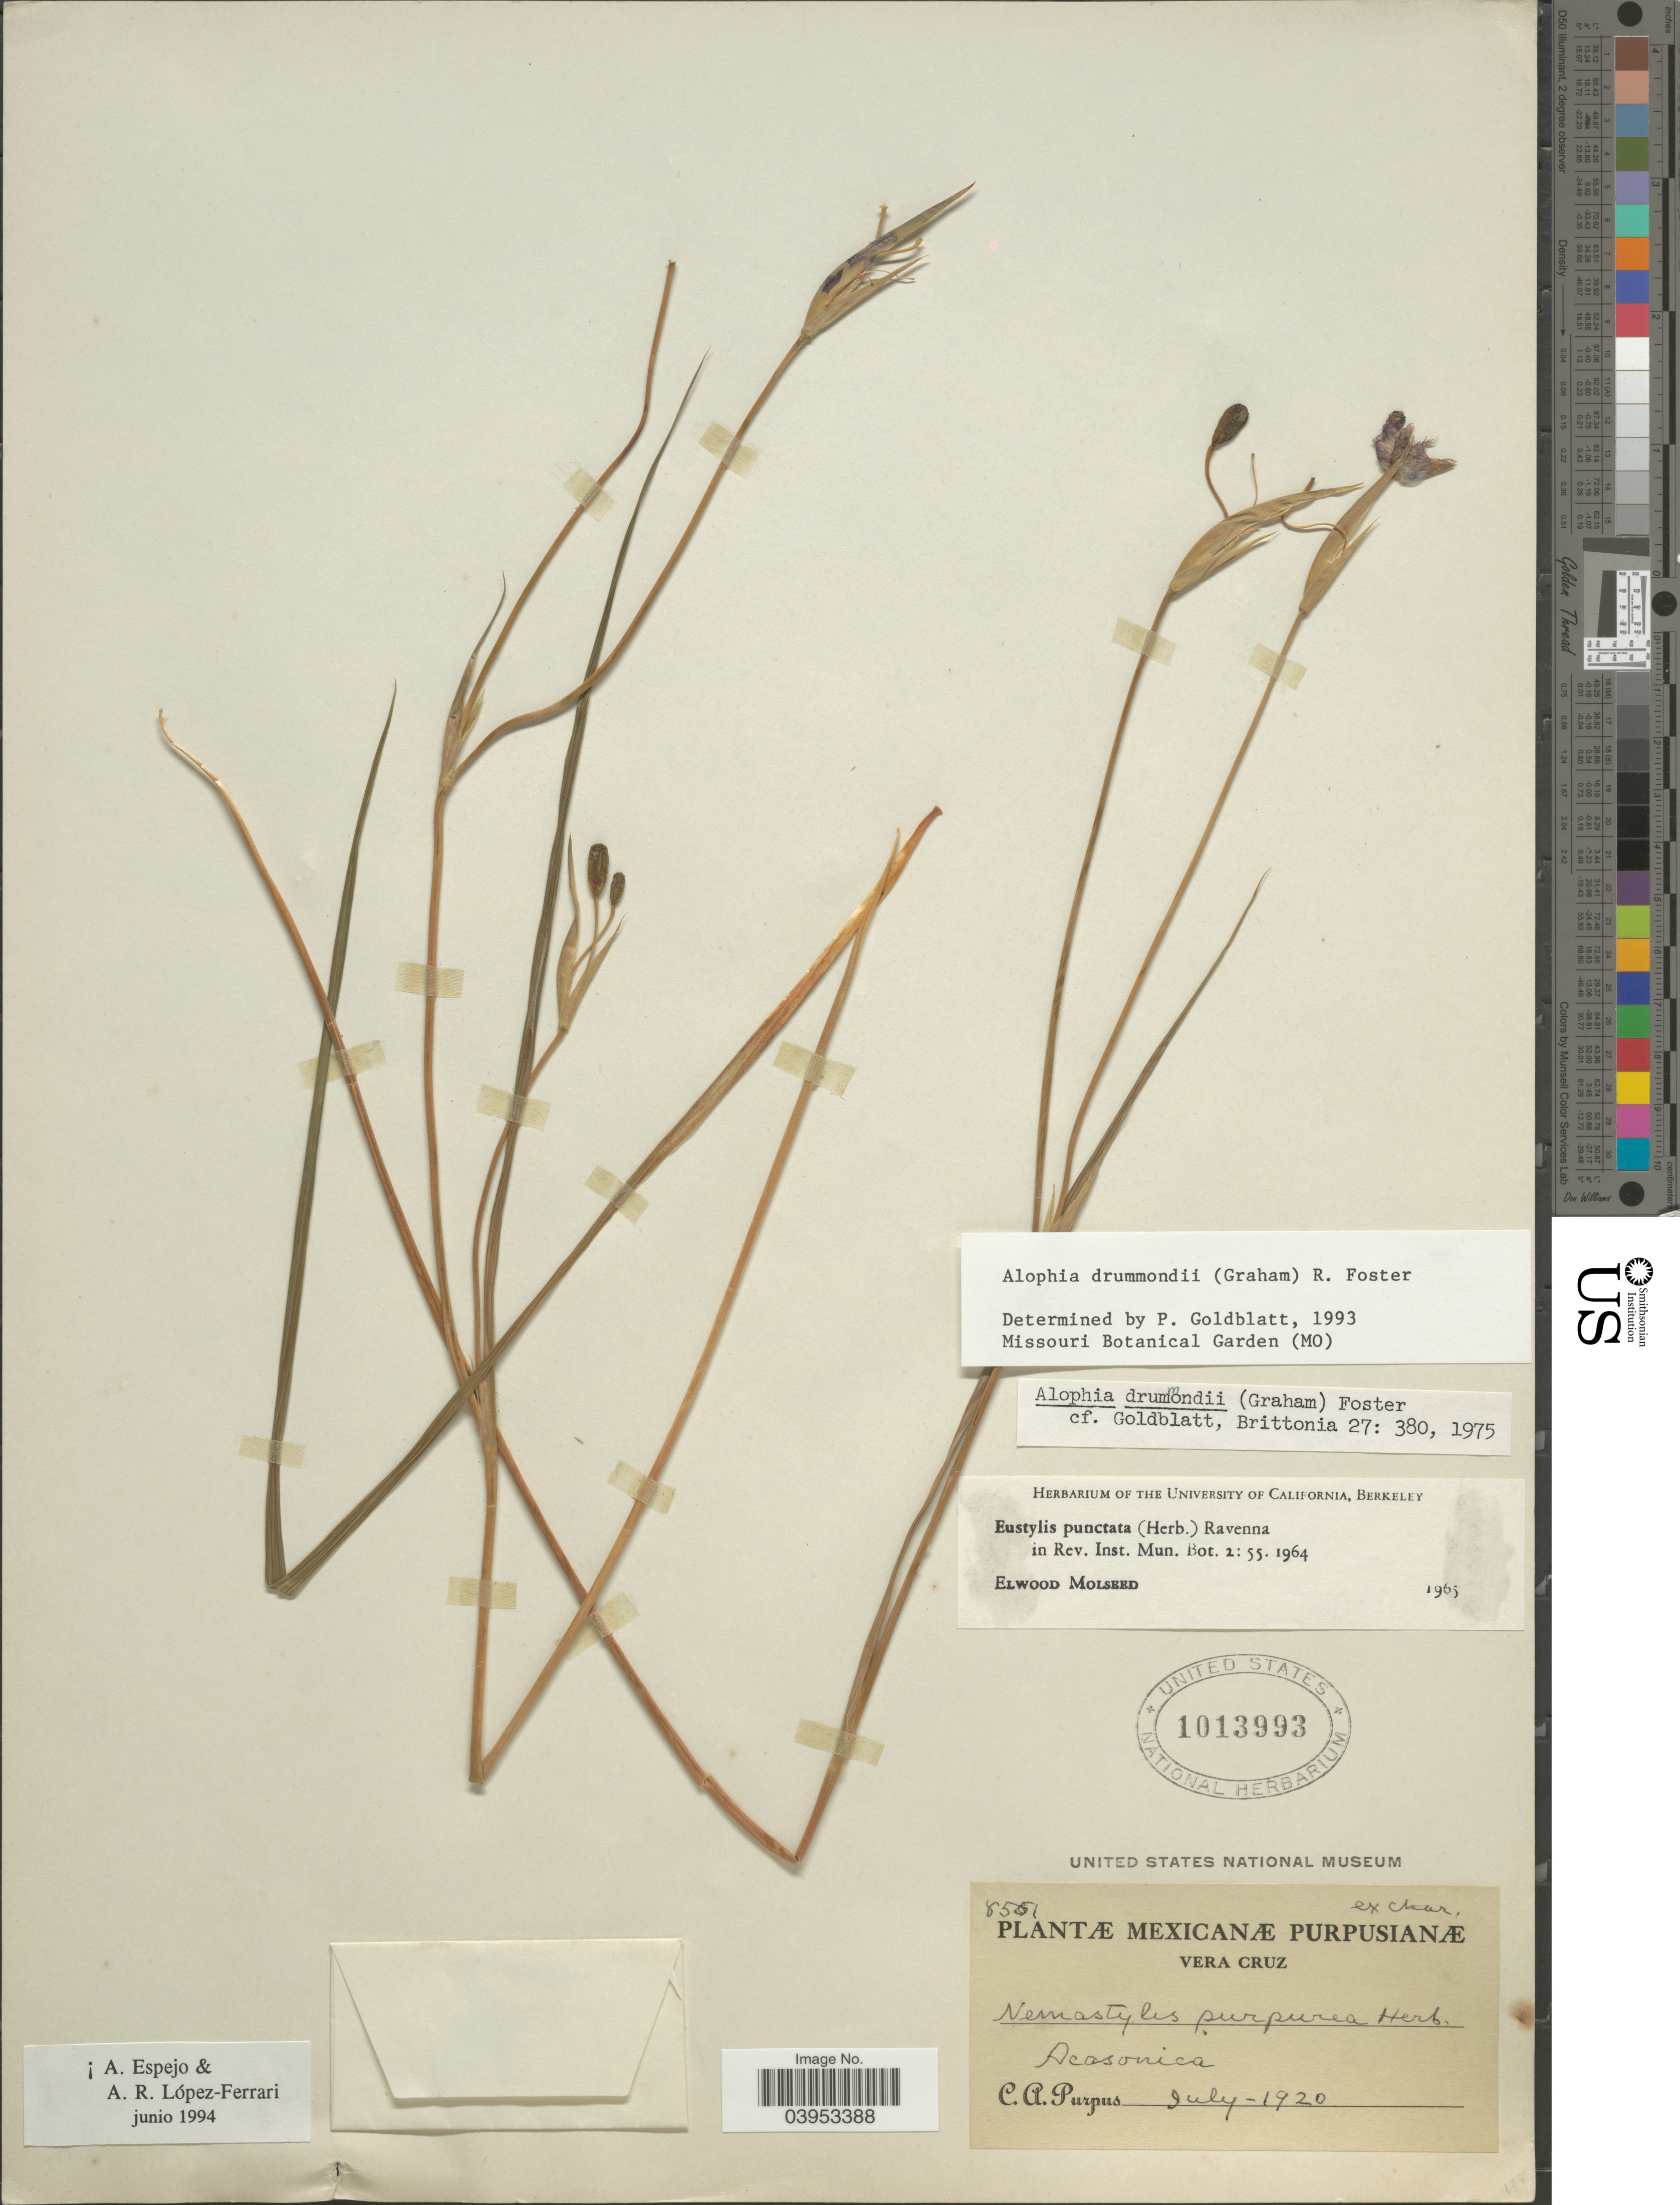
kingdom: Plantae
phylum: Tracheophyta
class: Liliopsida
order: Asparagales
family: Iridaceae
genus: Alophia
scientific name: Alophia silvestris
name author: (Loes.) Goldblatt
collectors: C. A. Purpus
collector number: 8551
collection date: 1920-07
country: Mexico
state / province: Veracruz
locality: Vera Cruz.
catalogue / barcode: US 1013993